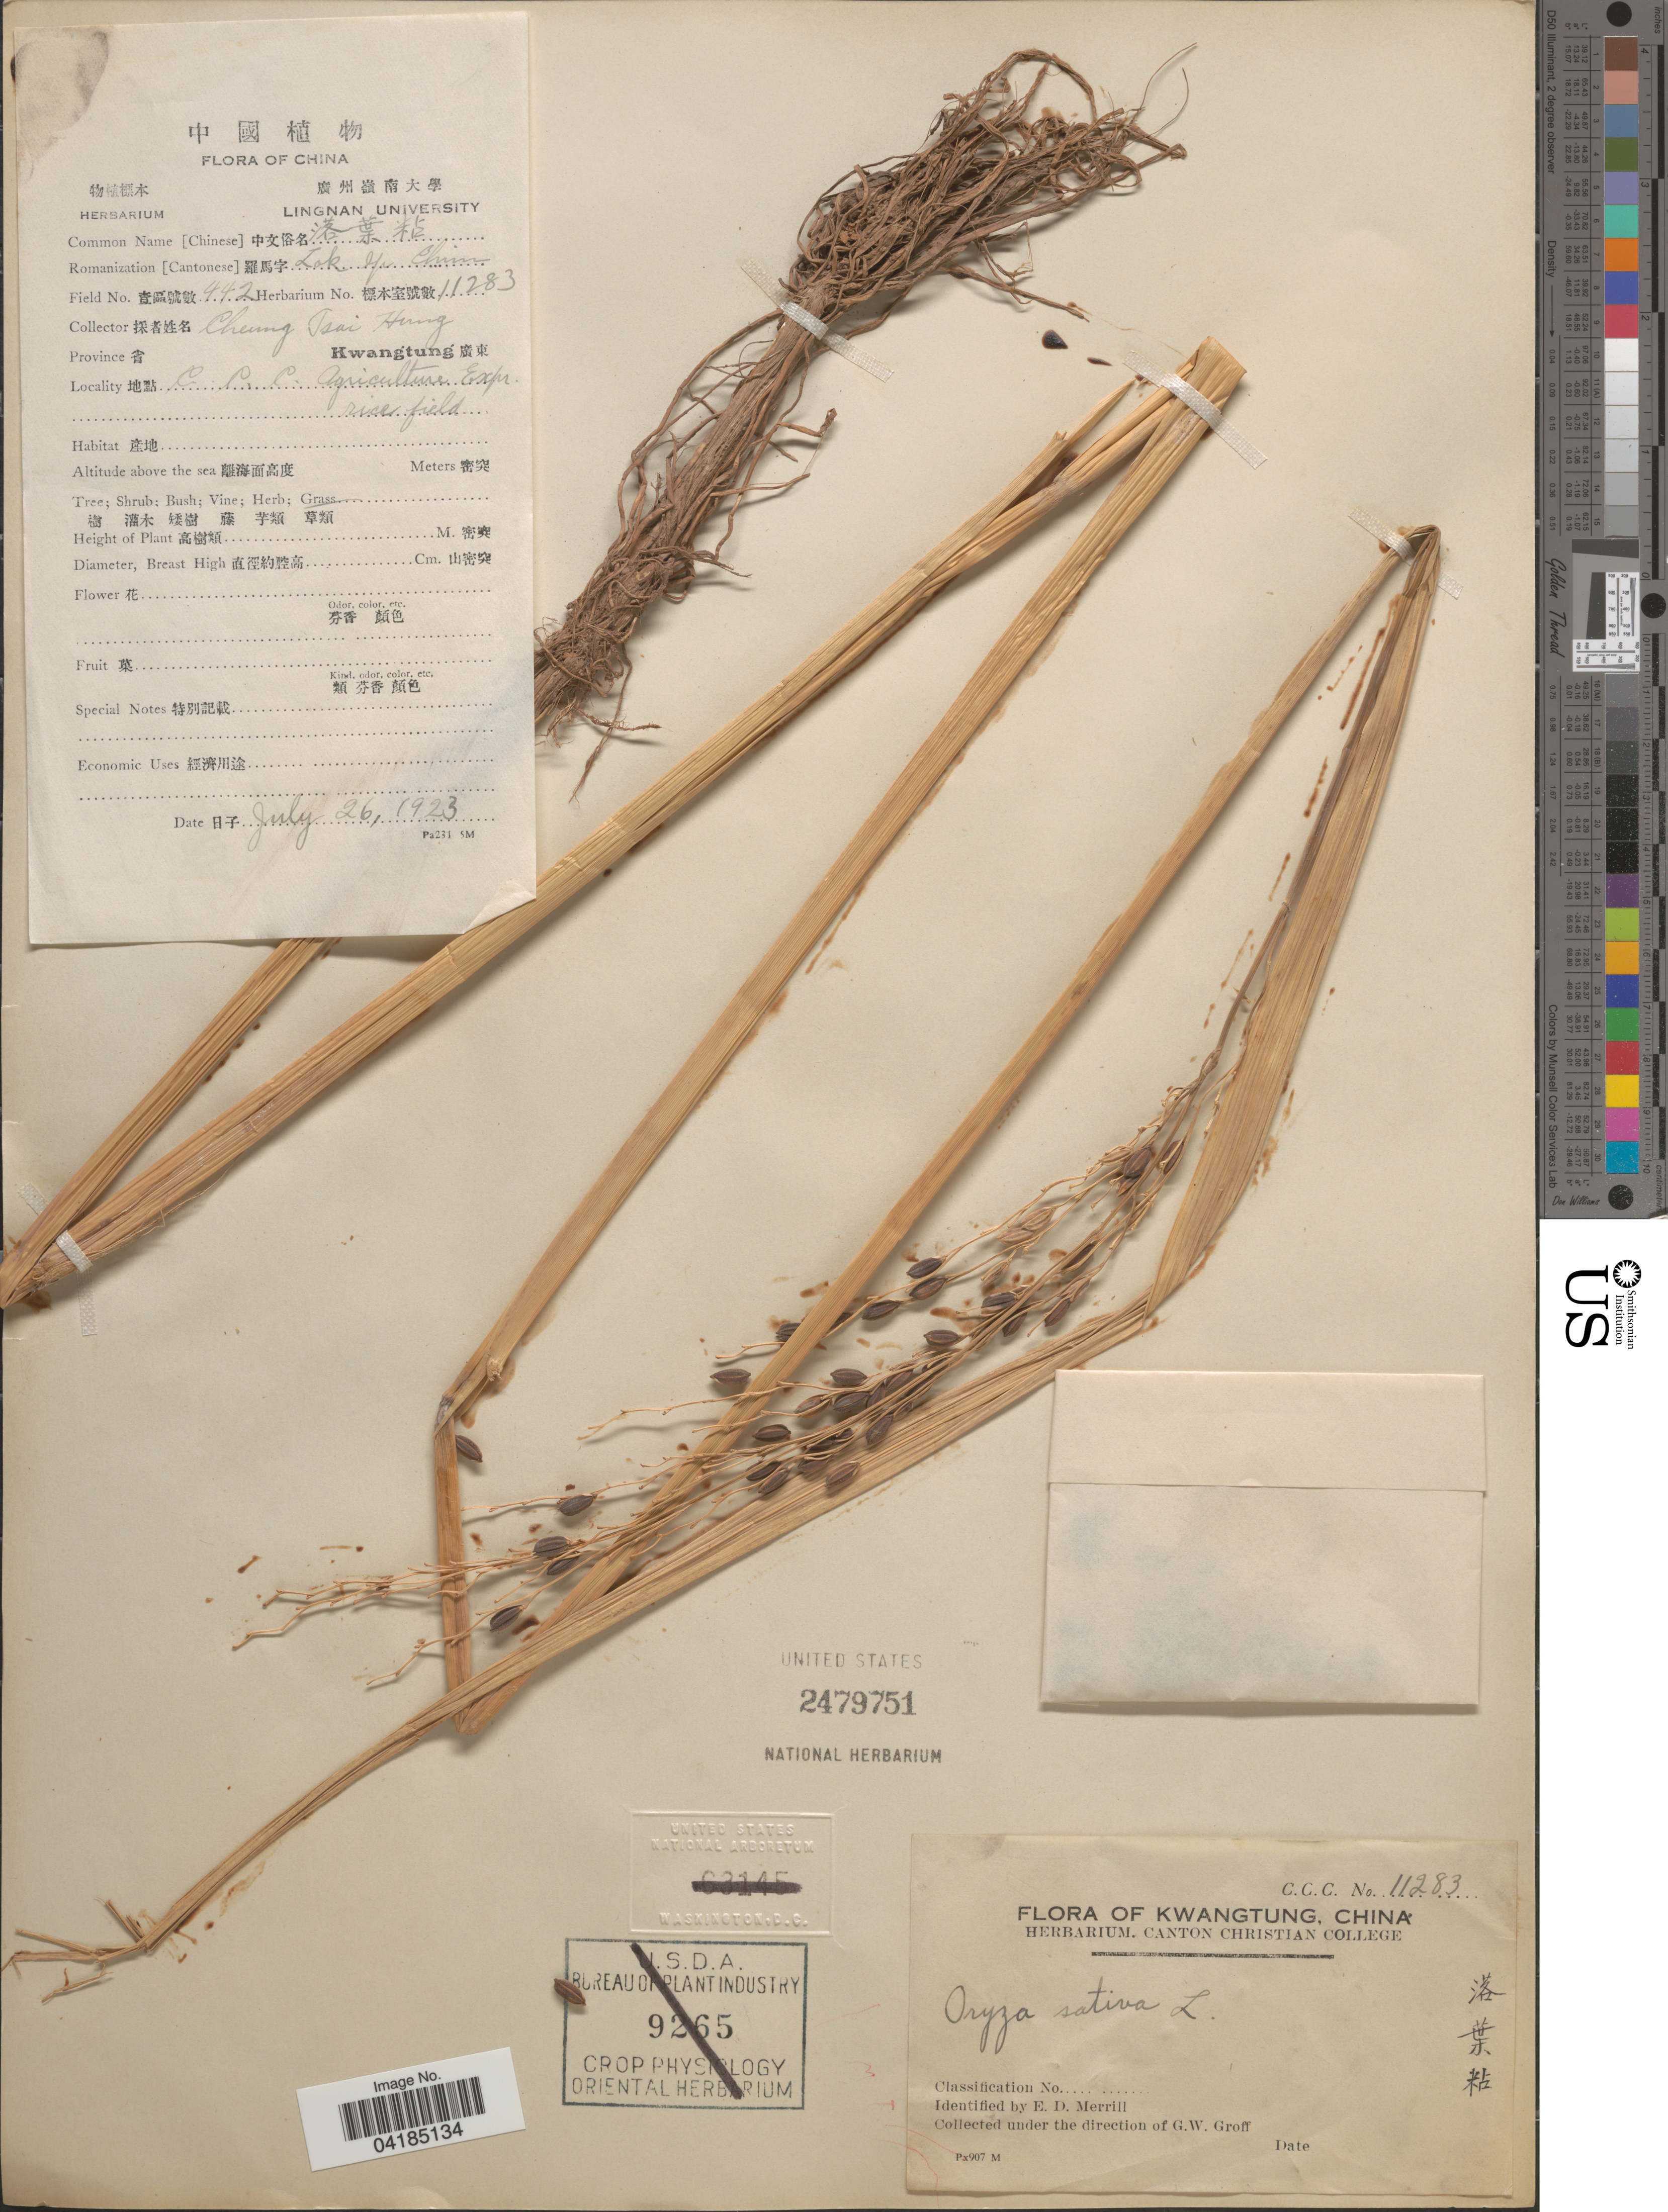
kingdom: Plantae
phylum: Tracheophyta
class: Liliopsida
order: Poales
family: Poaceae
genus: Oryza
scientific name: Oryza sativa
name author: L.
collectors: Cheung Tsai Hung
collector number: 442/11283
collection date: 1923-07-26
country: China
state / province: Guangdong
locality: Province Kwangtung. X. C.C.C. Agriculture Expr. rice field.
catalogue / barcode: US 2479751